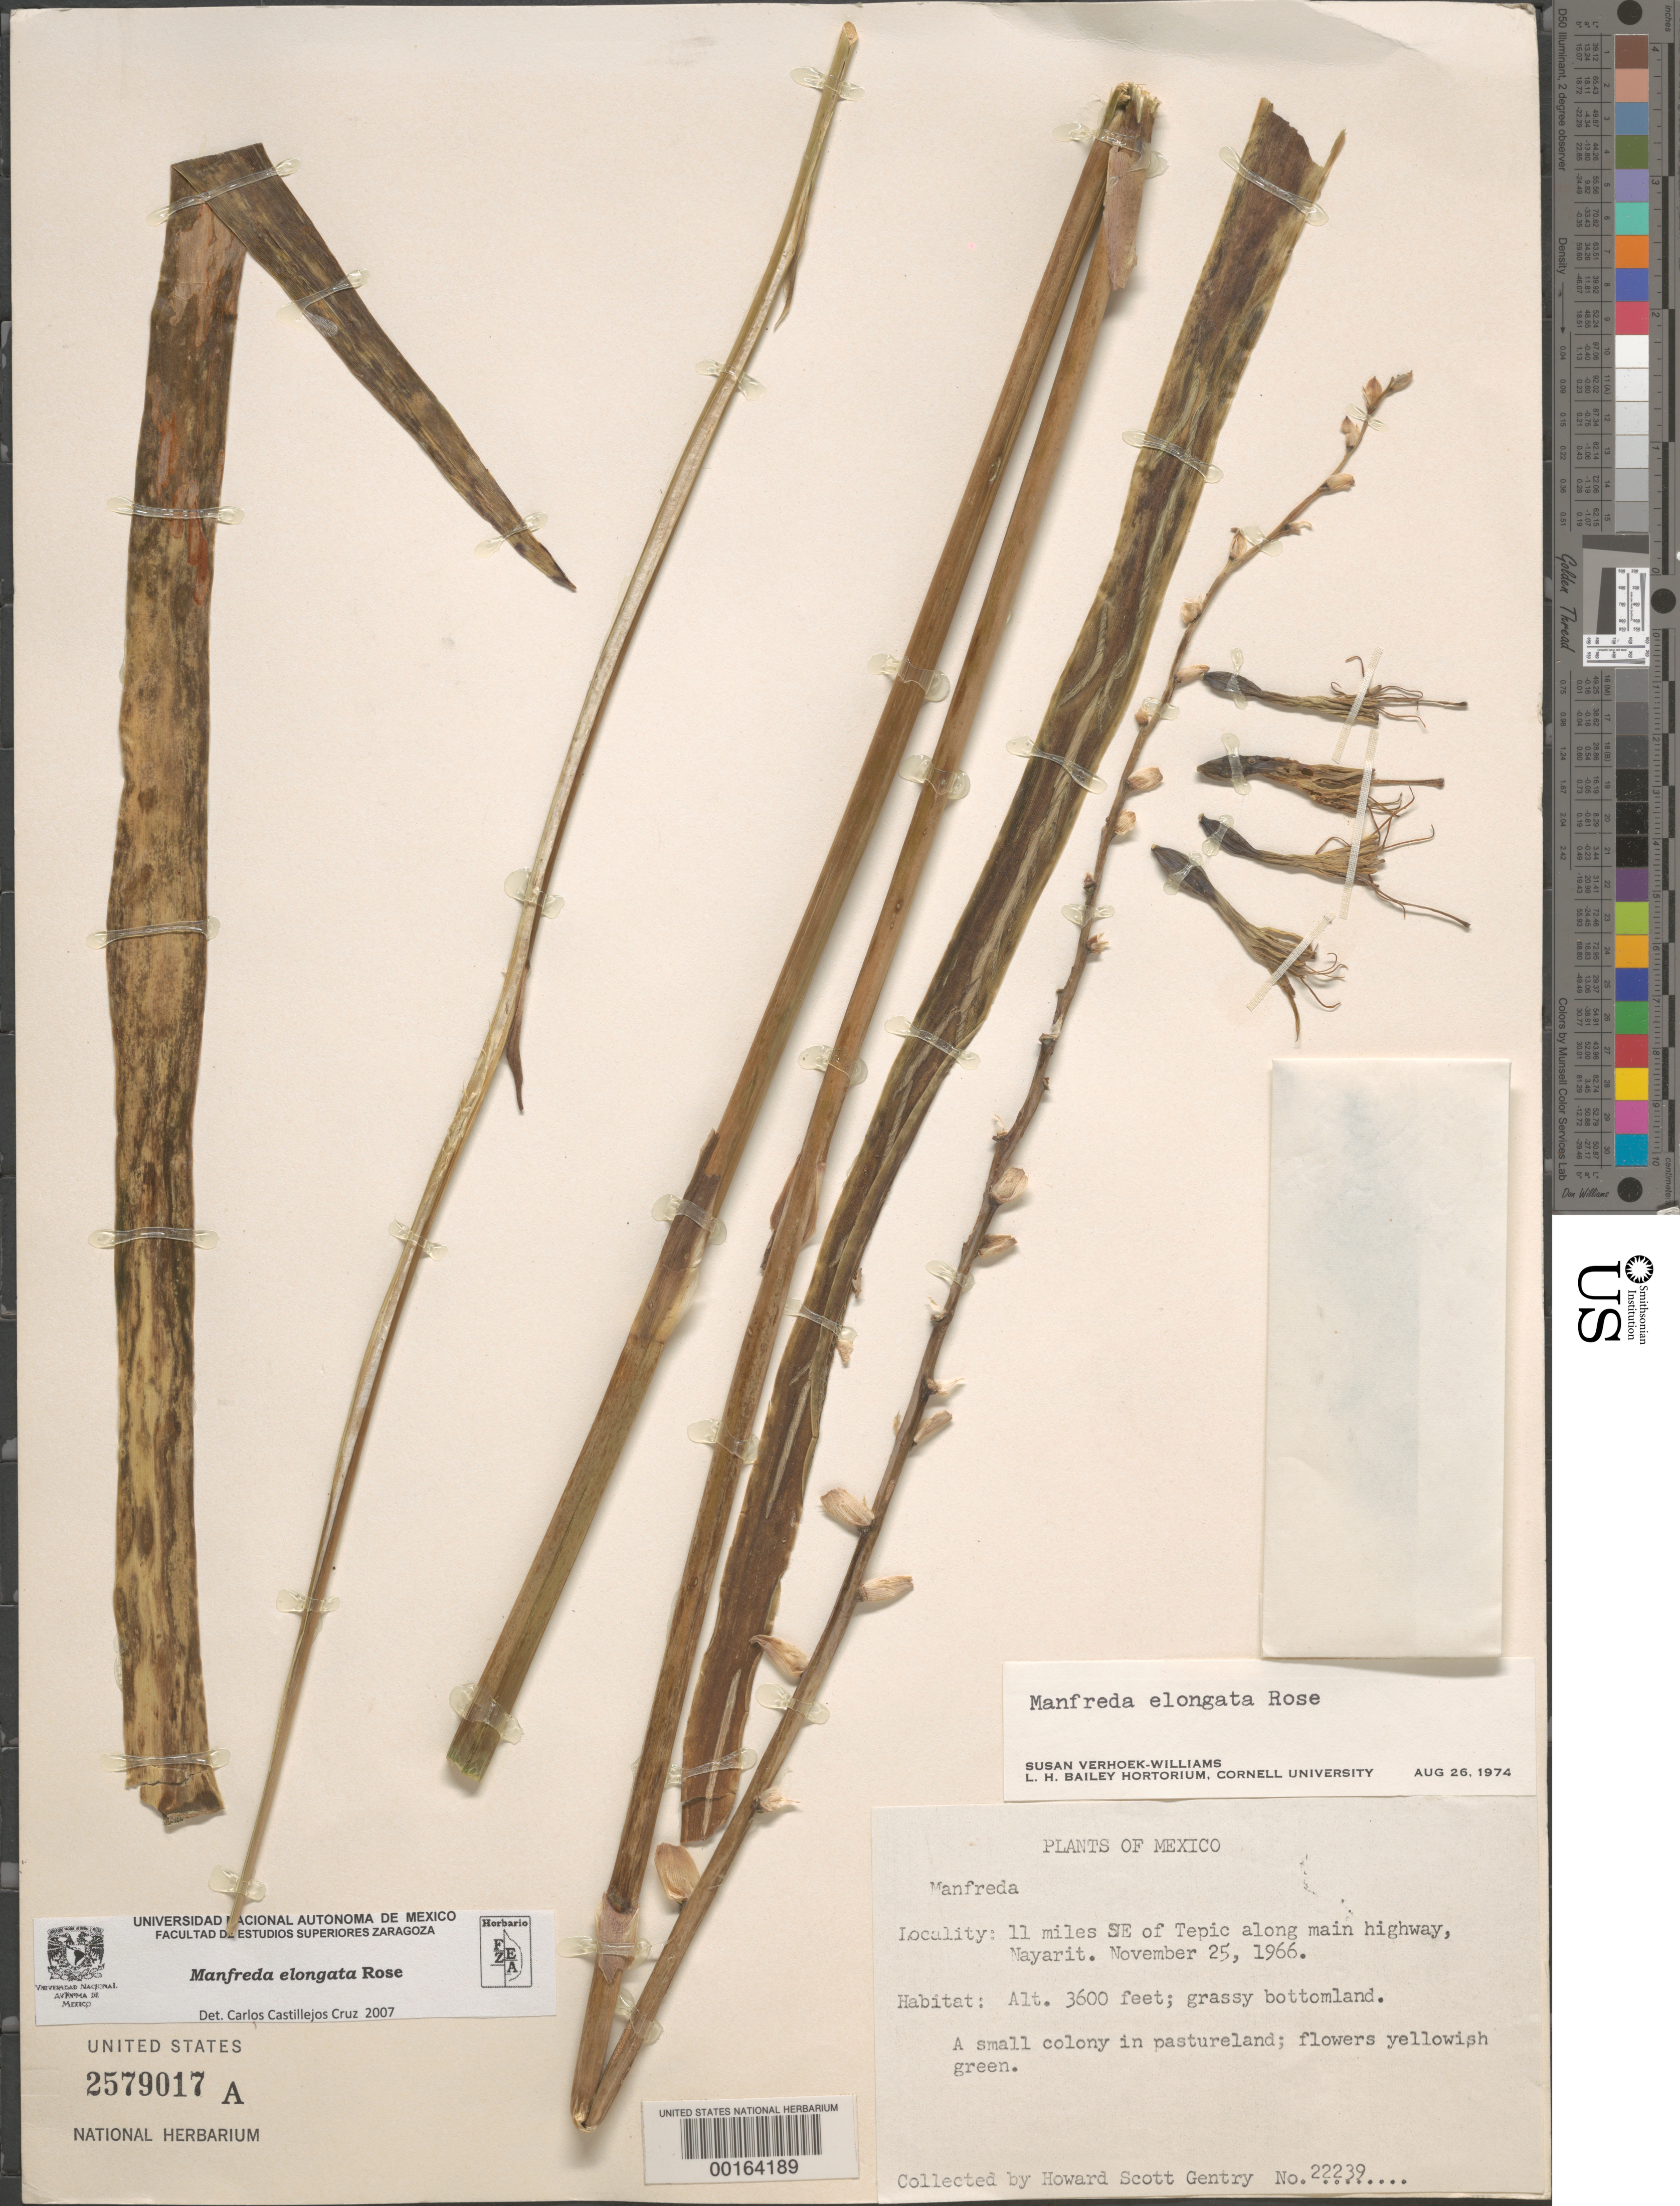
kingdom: Plantae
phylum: Tracheophyta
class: Liliopsida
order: Asparagales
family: Asparagaceae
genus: Manfreda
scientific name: Manfreda elongata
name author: Rose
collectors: H. S. Gentry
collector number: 22239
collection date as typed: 25 Nov 1966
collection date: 1966-11-25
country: Mexico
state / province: Nayarit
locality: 11 mi SE of Tepic along main highway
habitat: Grassy bottomland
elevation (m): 1097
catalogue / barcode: US 2579017A